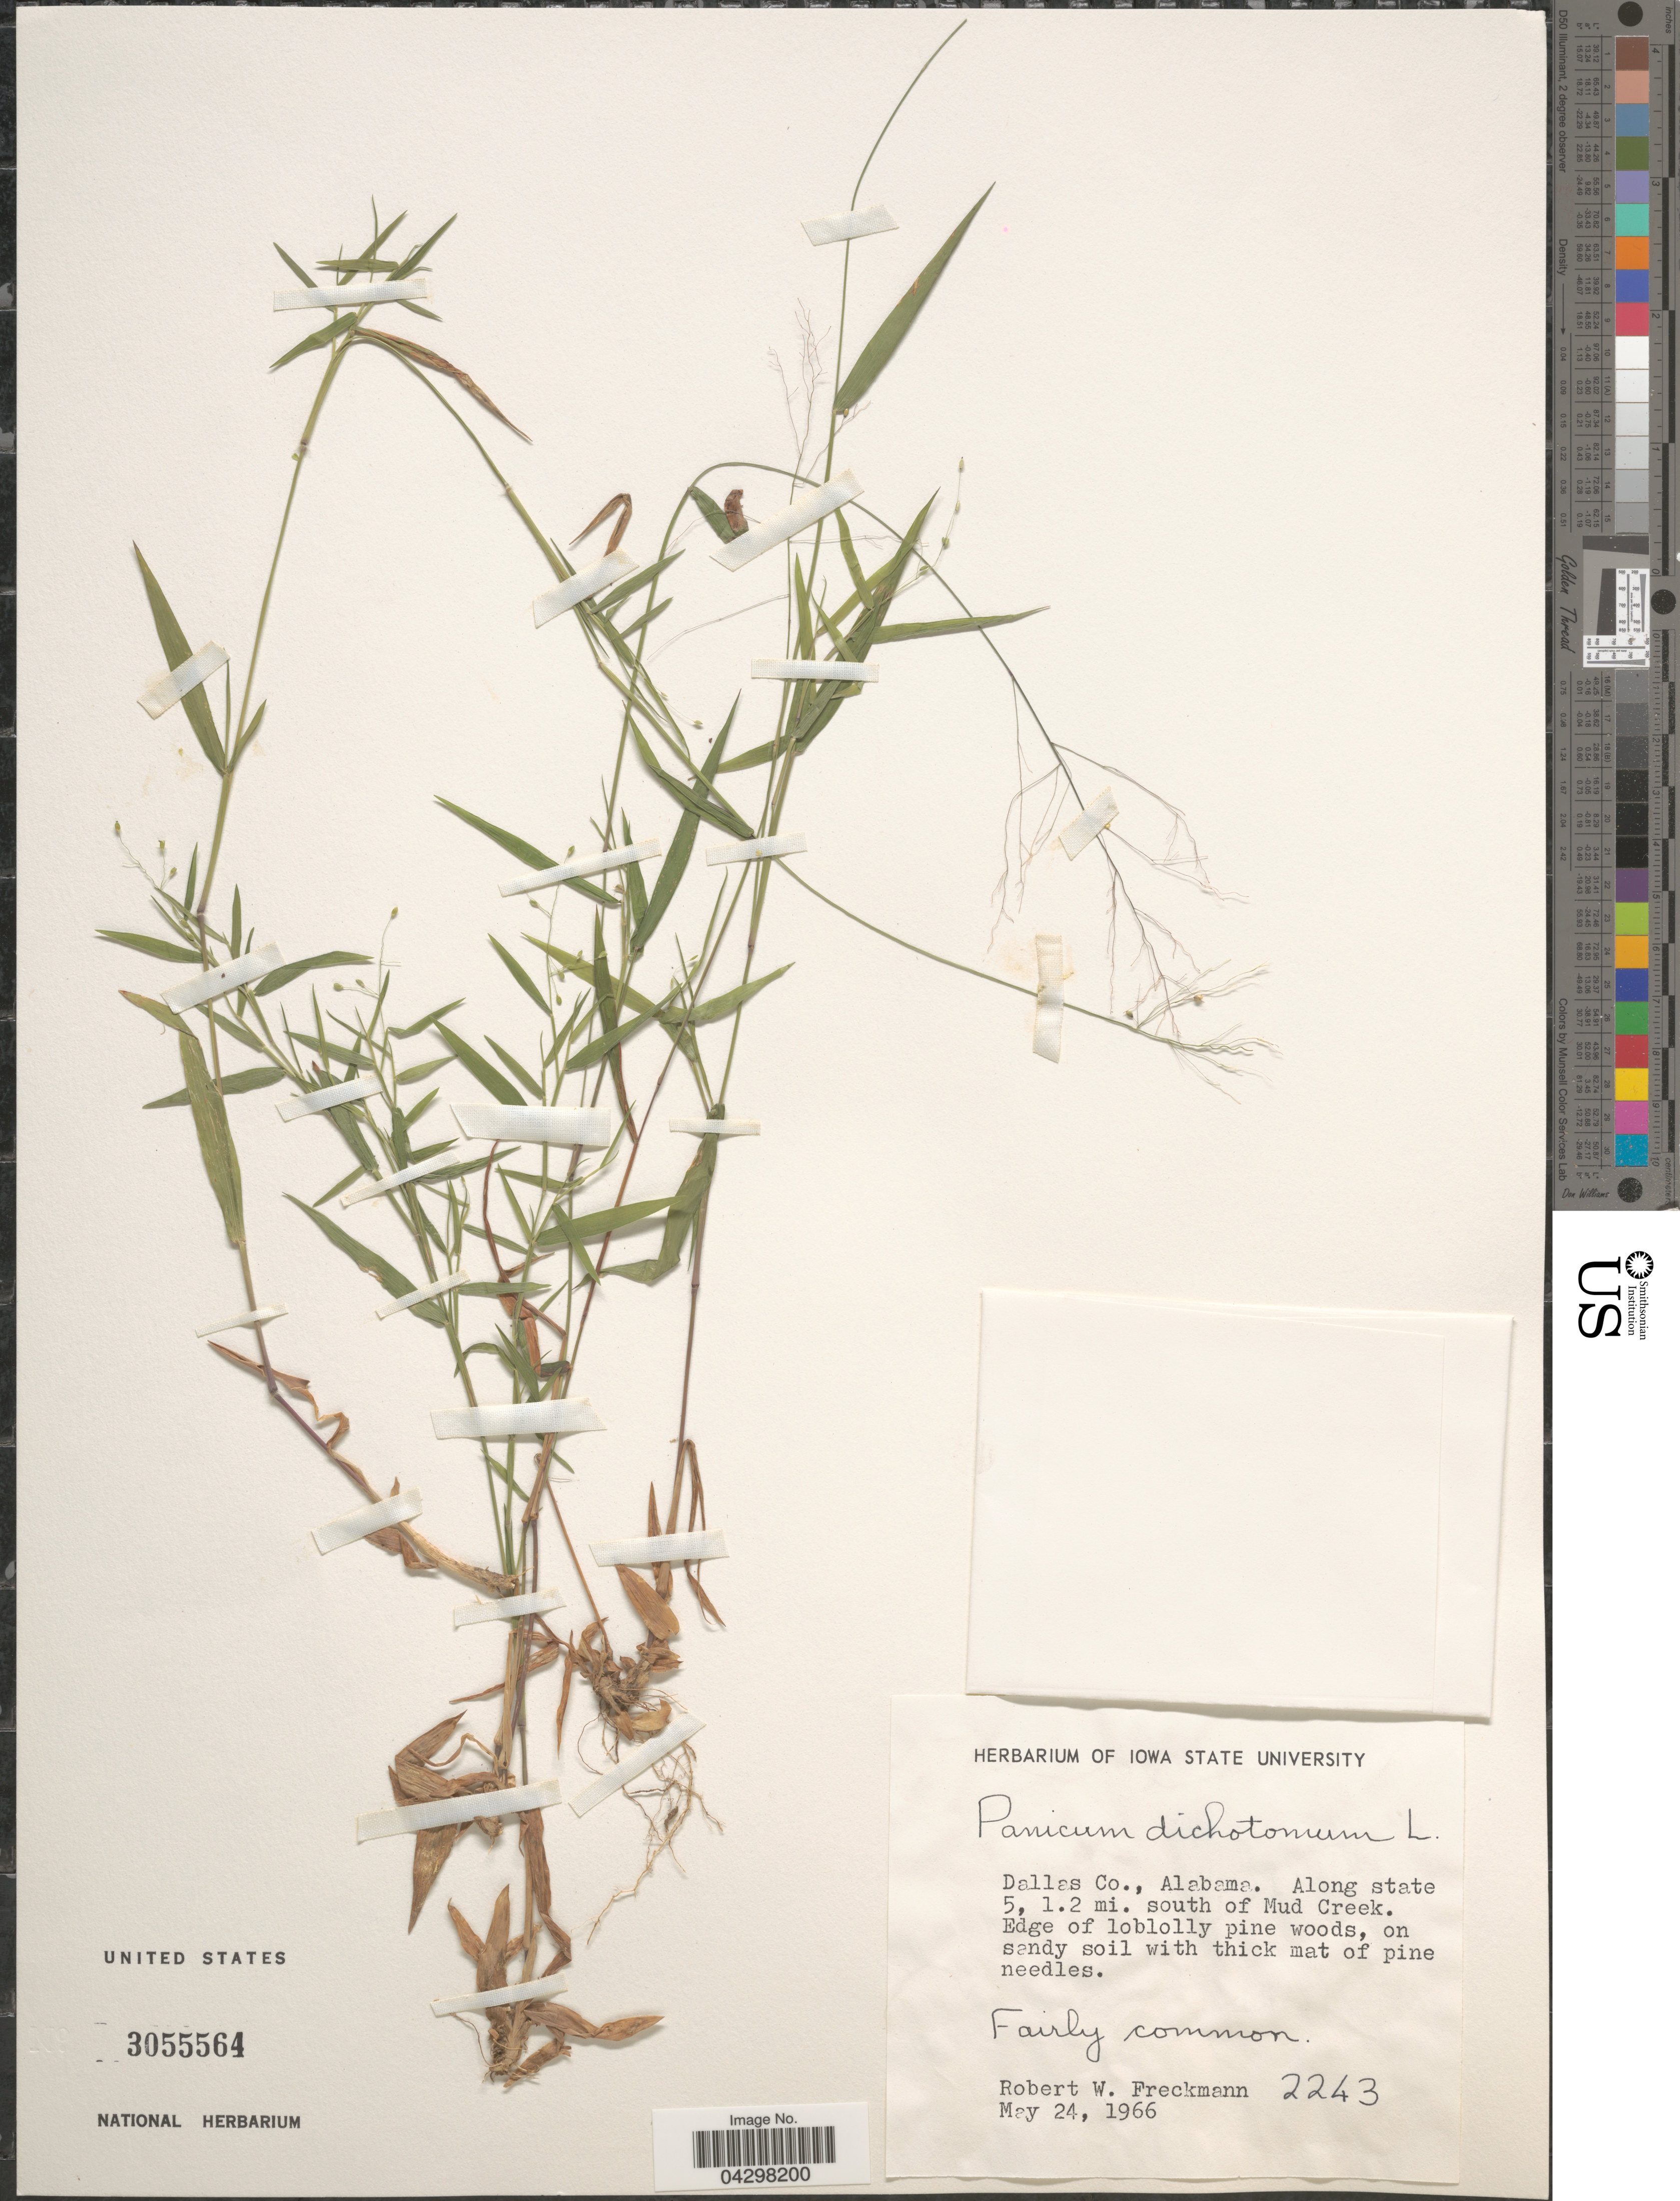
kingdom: Plantae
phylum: Tracheophyta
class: Liliopsida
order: Poales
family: Poaceae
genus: Panicum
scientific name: Panicum dichotomiflorum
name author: Michx.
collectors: R. Freckmann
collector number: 2243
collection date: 1966-05-24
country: United States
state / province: Alabama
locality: Dallas Co. Along state 5, 1.2 mi. south of Mud Creek.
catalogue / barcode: US 3055564